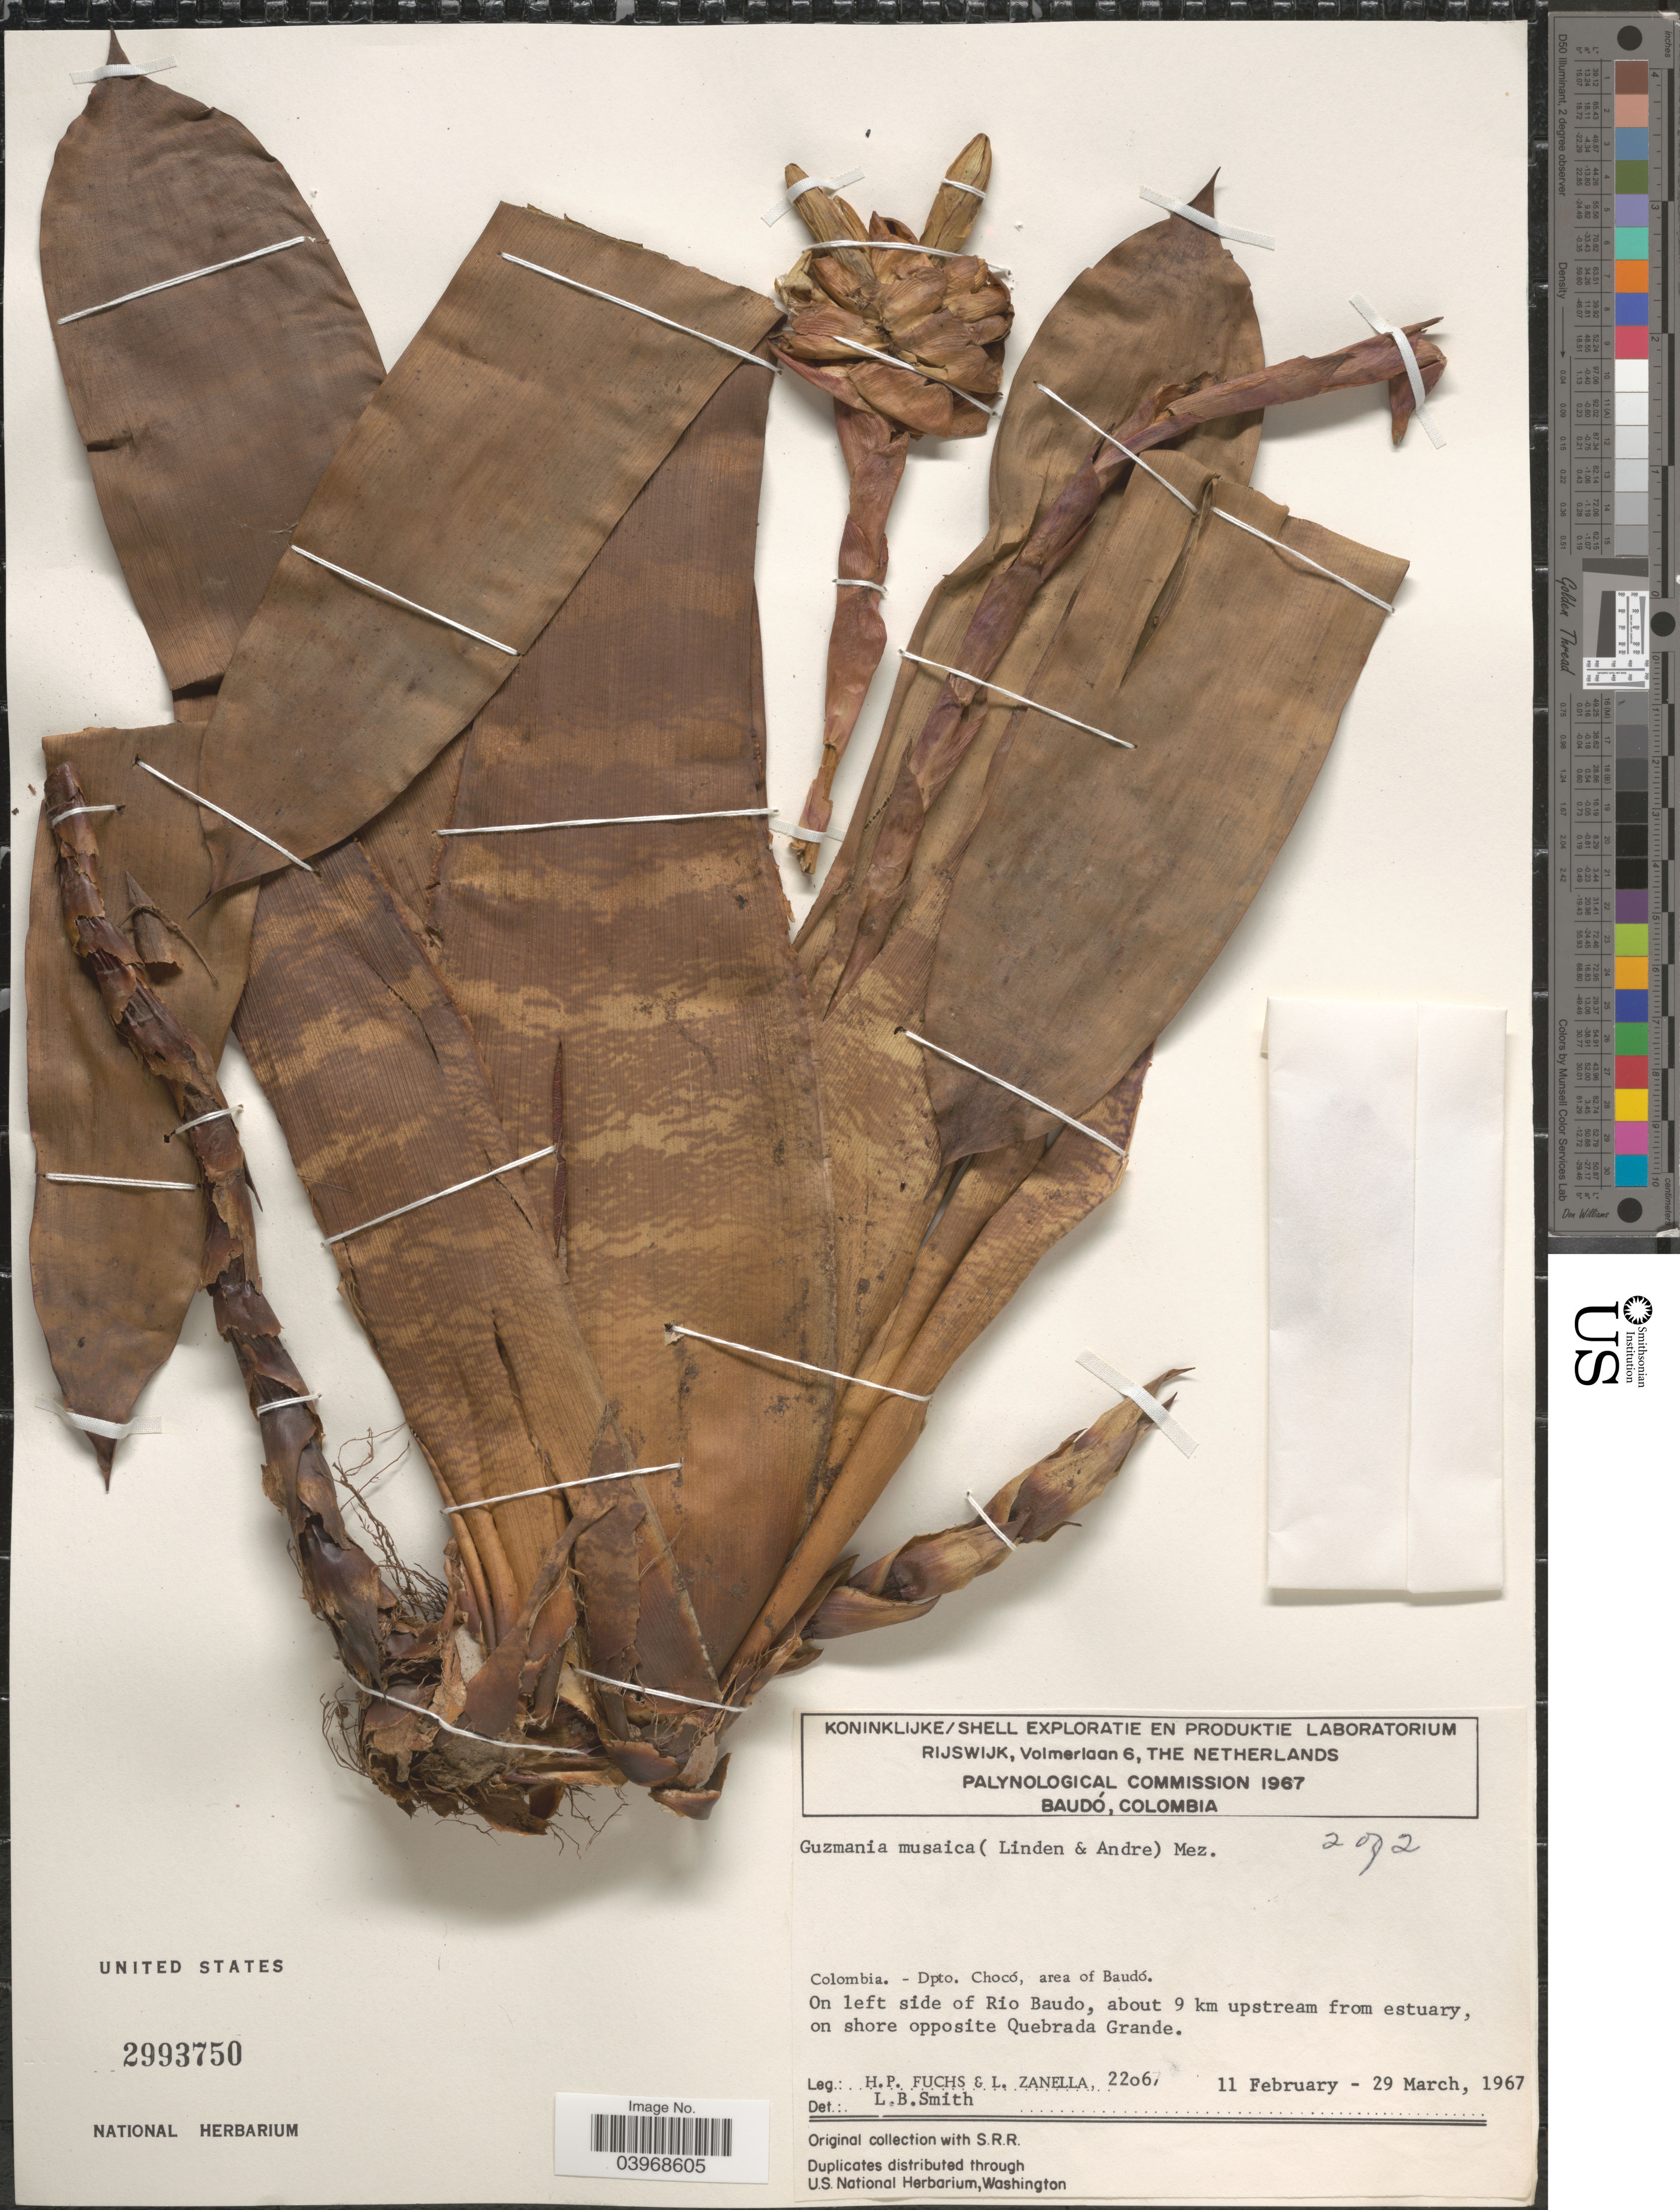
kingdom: Plantae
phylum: Tracheophyta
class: Liliopsida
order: Poales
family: Bromeliaceae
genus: Guzmania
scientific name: Guzmania musaica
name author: (Linden & André) Mez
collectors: H. P. Fuchs & L. Zanella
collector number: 2206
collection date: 1967-02-11/1967-03-29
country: Colombia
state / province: Chocó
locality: Dpto. Chocó, area of Baudó. On left side of Rio Baudo, about 9 km upstream from estuary, on shore opposite Quebrada Grande.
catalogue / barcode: US 2993750